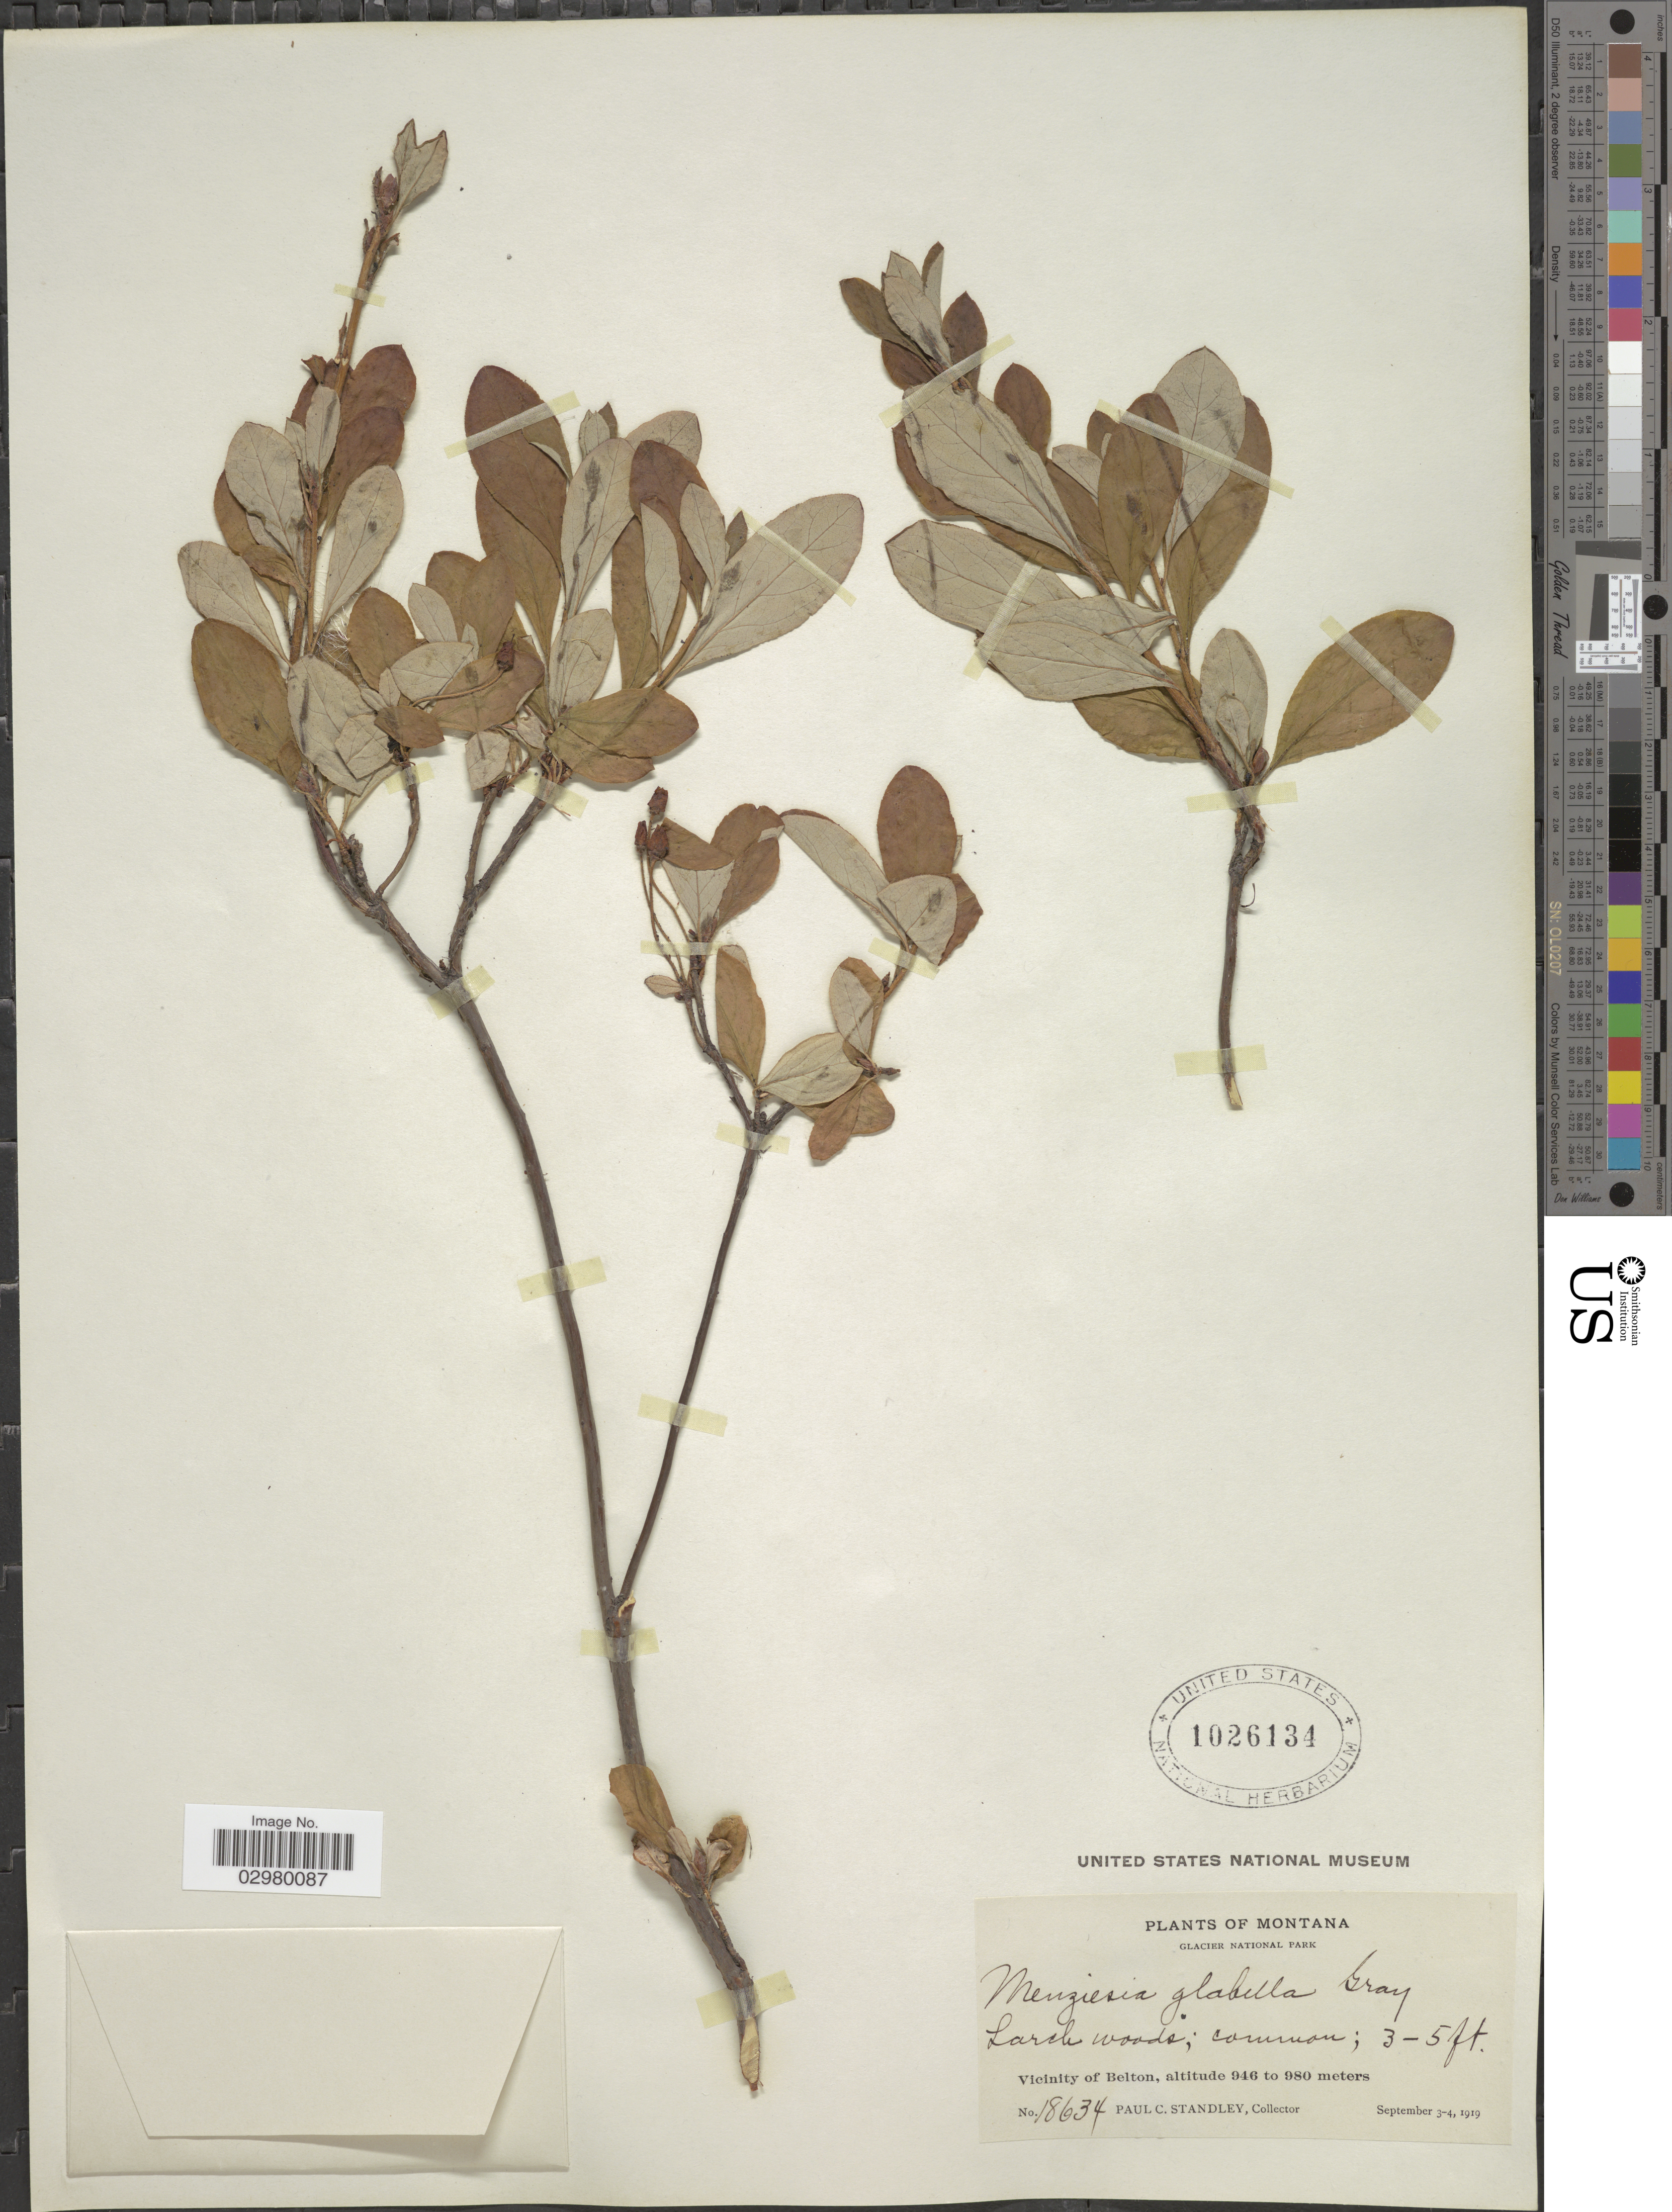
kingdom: Plantae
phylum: Tracheophyta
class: Magnoliopsida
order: Ericales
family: Ericaceae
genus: Menziesia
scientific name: Menziesia ferruginea subsp. glabella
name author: (A. Gray) Calder & Roy L. Taylor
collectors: P. C. Standley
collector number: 18634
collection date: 1919-09-03/1919-09-04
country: United States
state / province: Montana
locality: Glacier National Park. Vicinity of Belton.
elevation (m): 946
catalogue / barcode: US 1026134